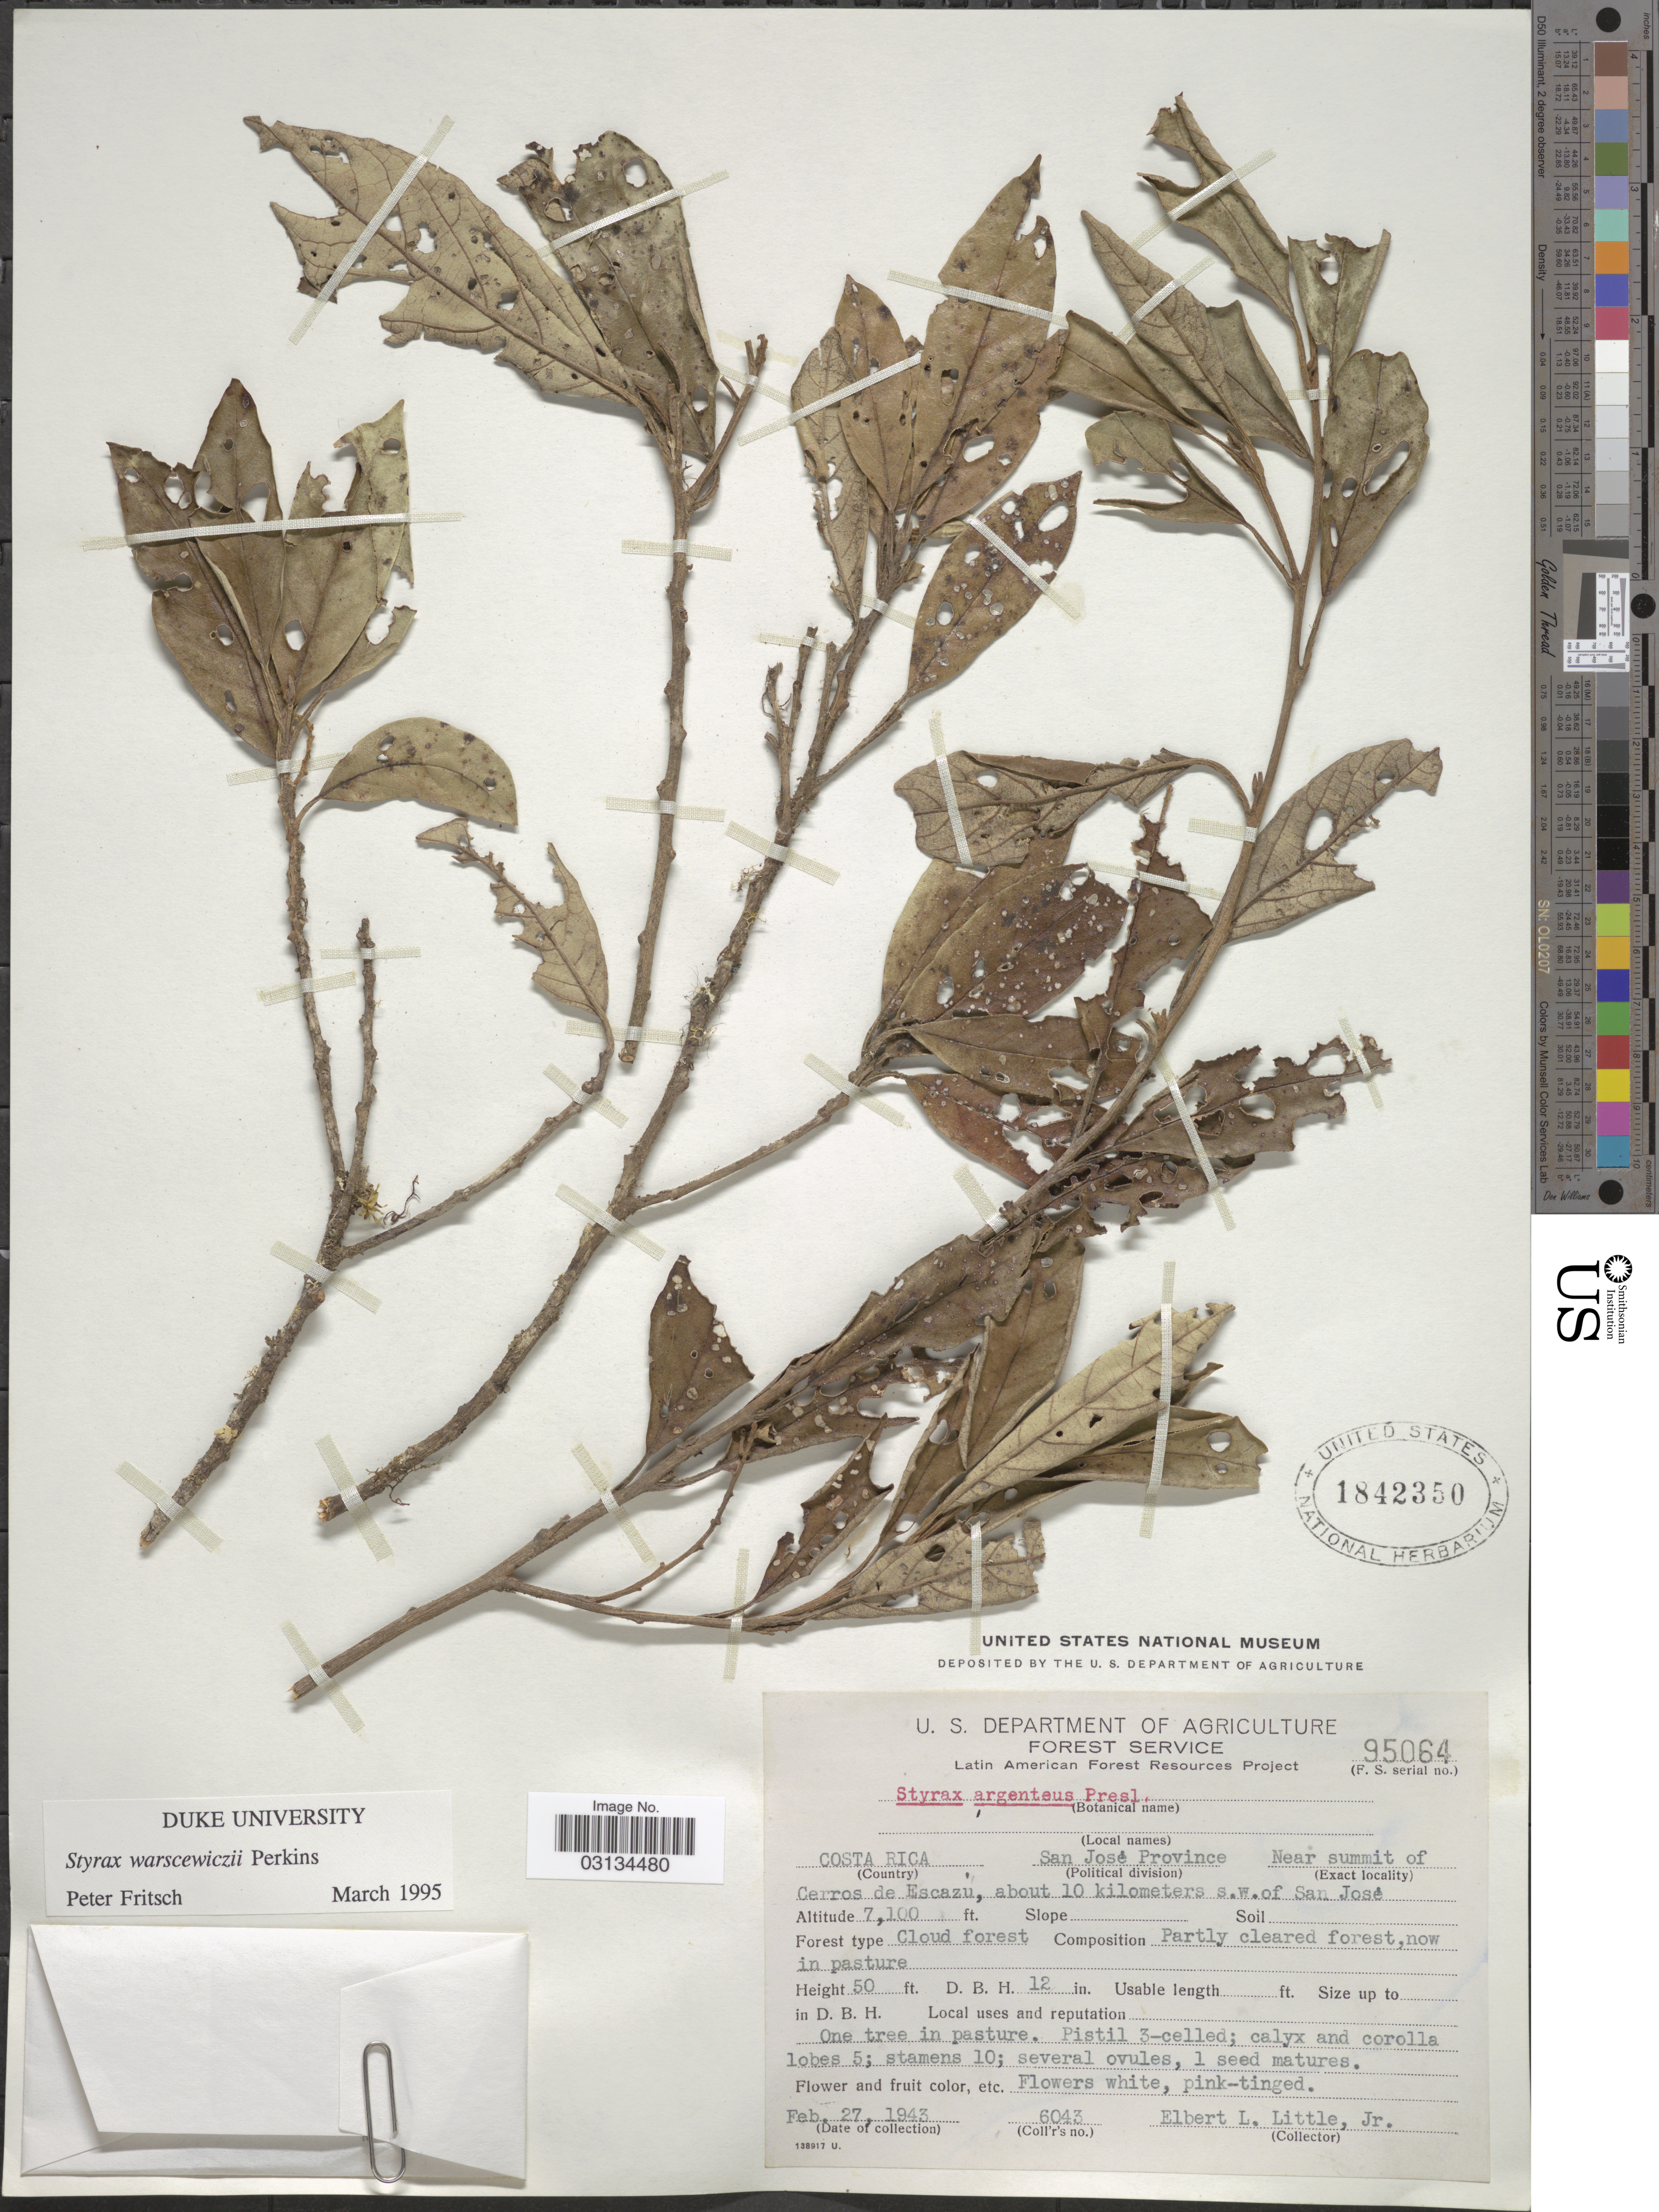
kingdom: Plantae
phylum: Tracheophyta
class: Magnoliopsida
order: Ericales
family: Styracaceae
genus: Styrax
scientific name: Styrax warscewiczii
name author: Perkins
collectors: E. L. Little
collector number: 6043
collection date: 1943-02-27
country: Costa Rica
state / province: San José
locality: Near summit of Cerros de Escazú, about 10 kilometers s.w. of San José.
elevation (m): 2164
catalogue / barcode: US 1842350